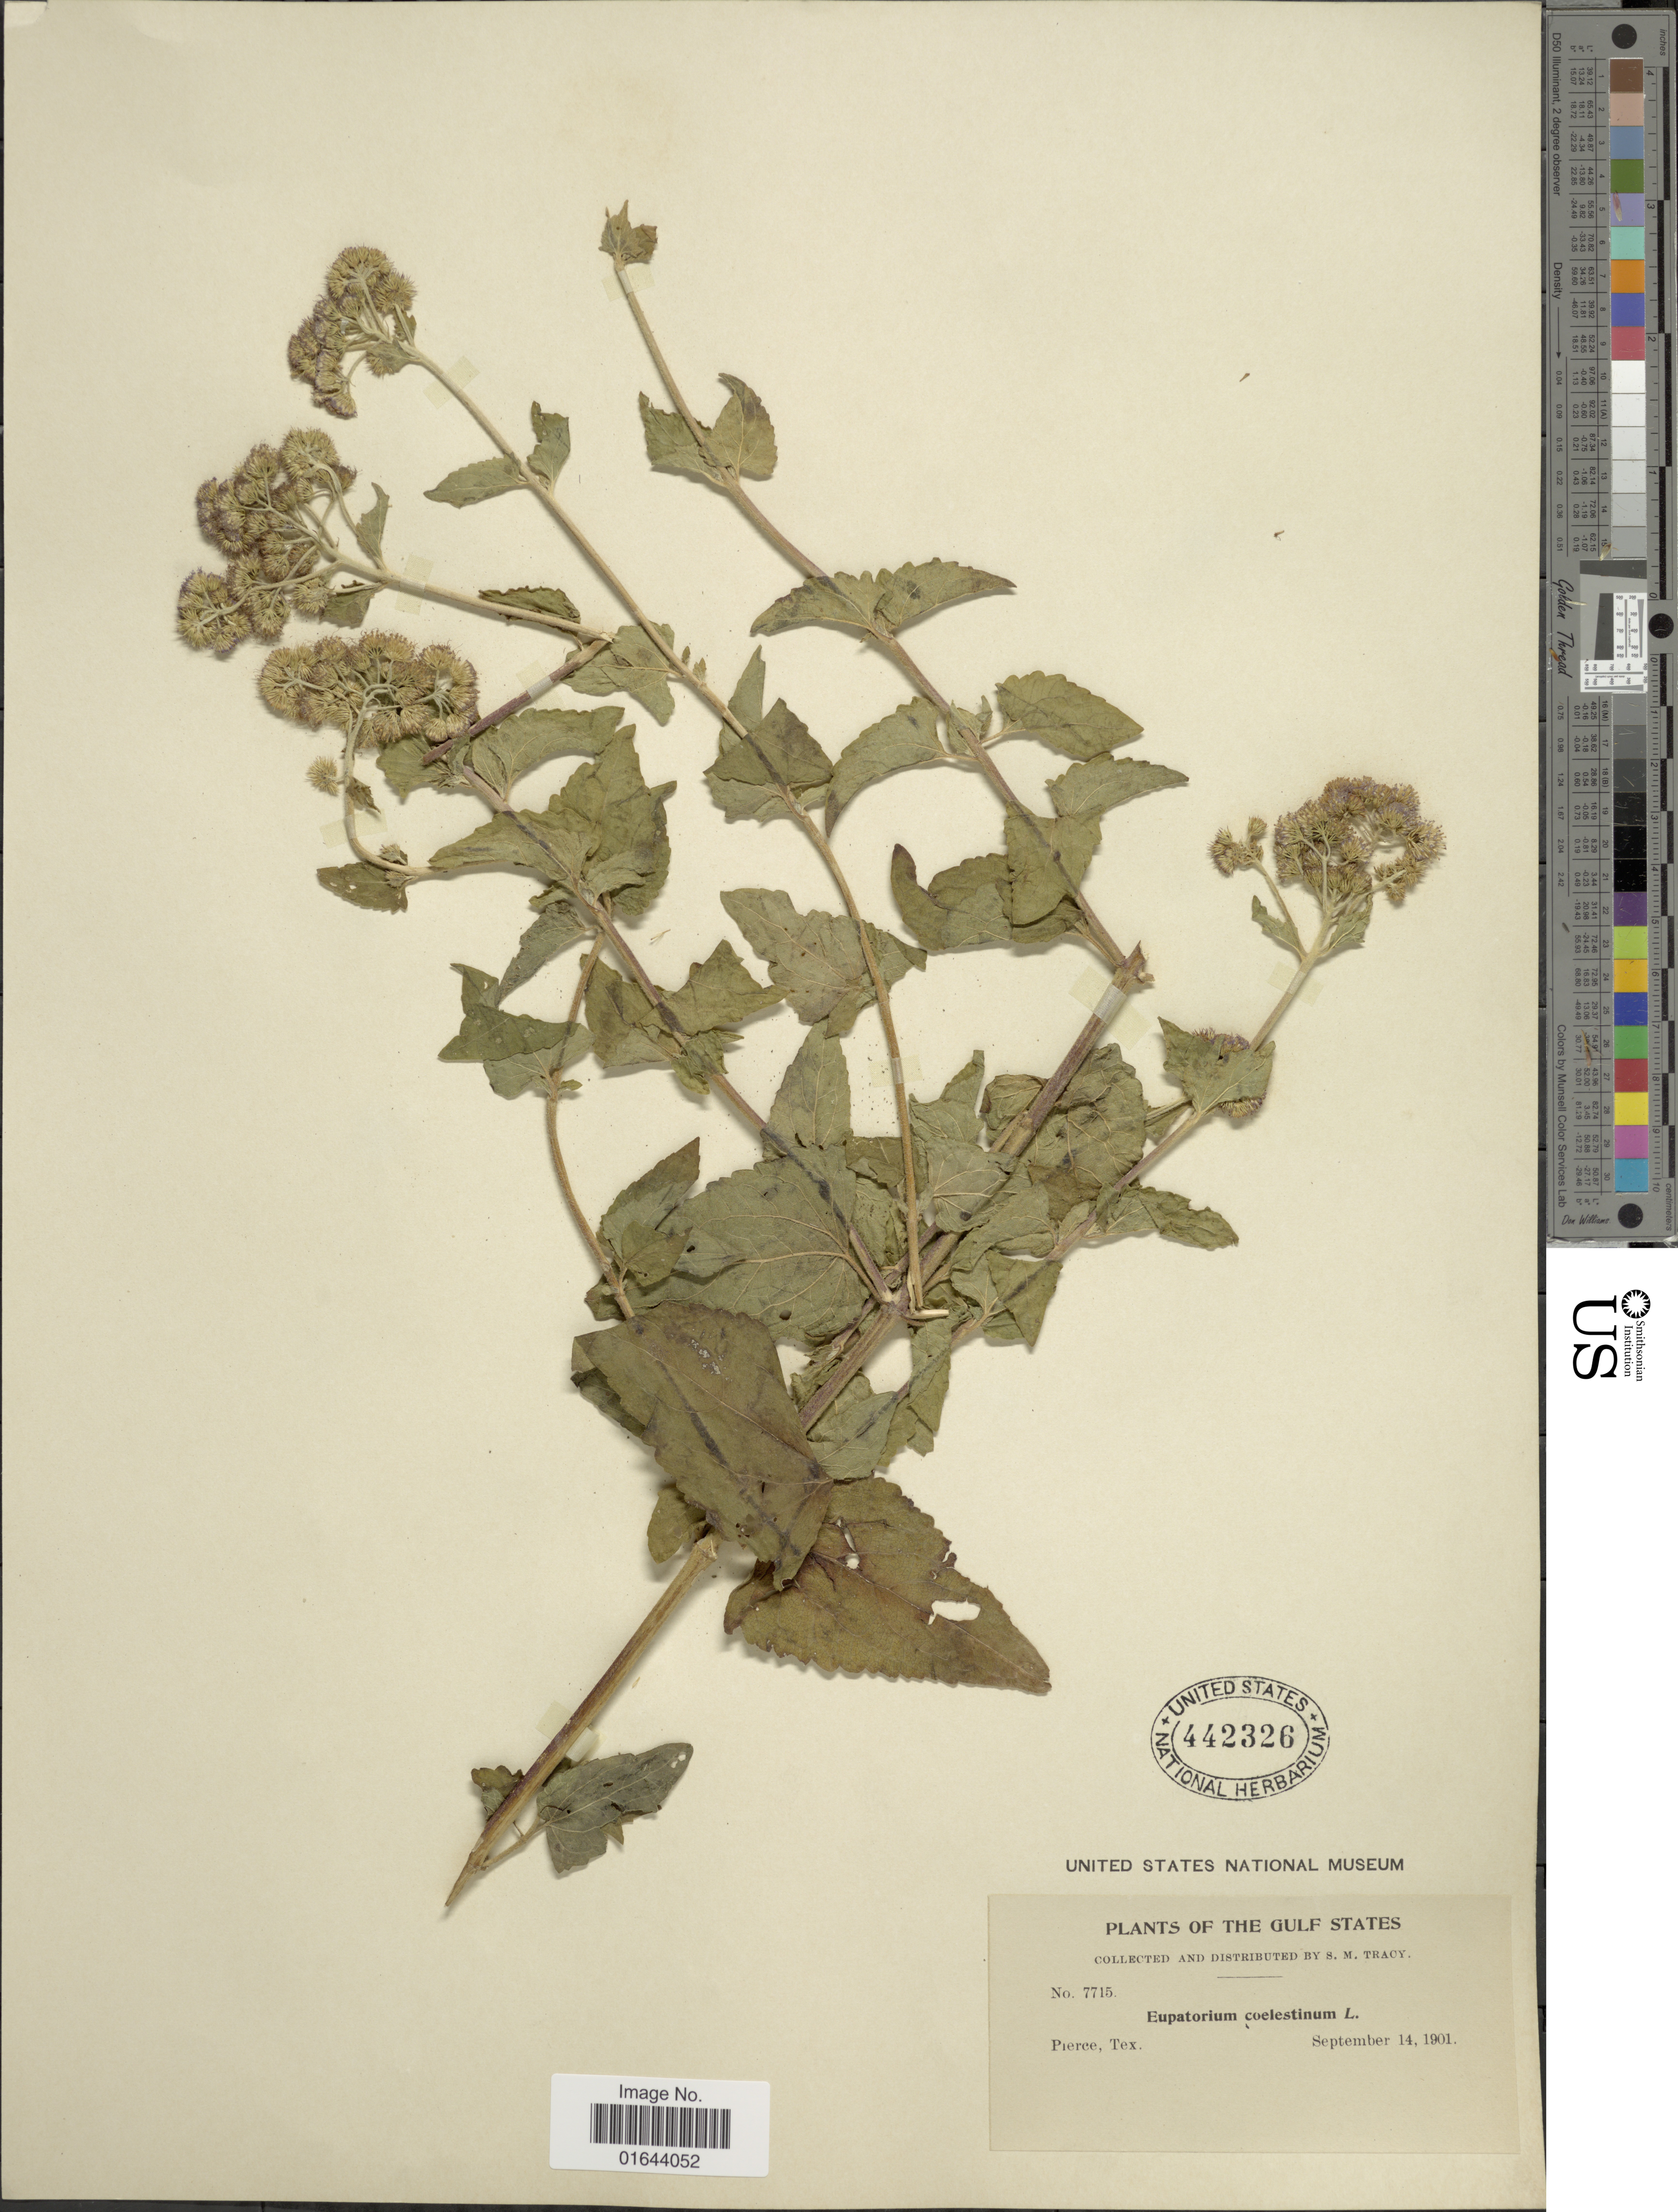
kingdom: Plantae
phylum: Tracheophyta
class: Magnoliopsida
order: Asterales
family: Asteraceae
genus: Conoclinium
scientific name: Conoclinium coelestinum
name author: (L.) DC.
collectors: S. M. Tracy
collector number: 7715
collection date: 1901-09-14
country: United States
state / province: Texas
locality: Gulf States. Pierce, Tex.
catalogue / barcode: US 442326